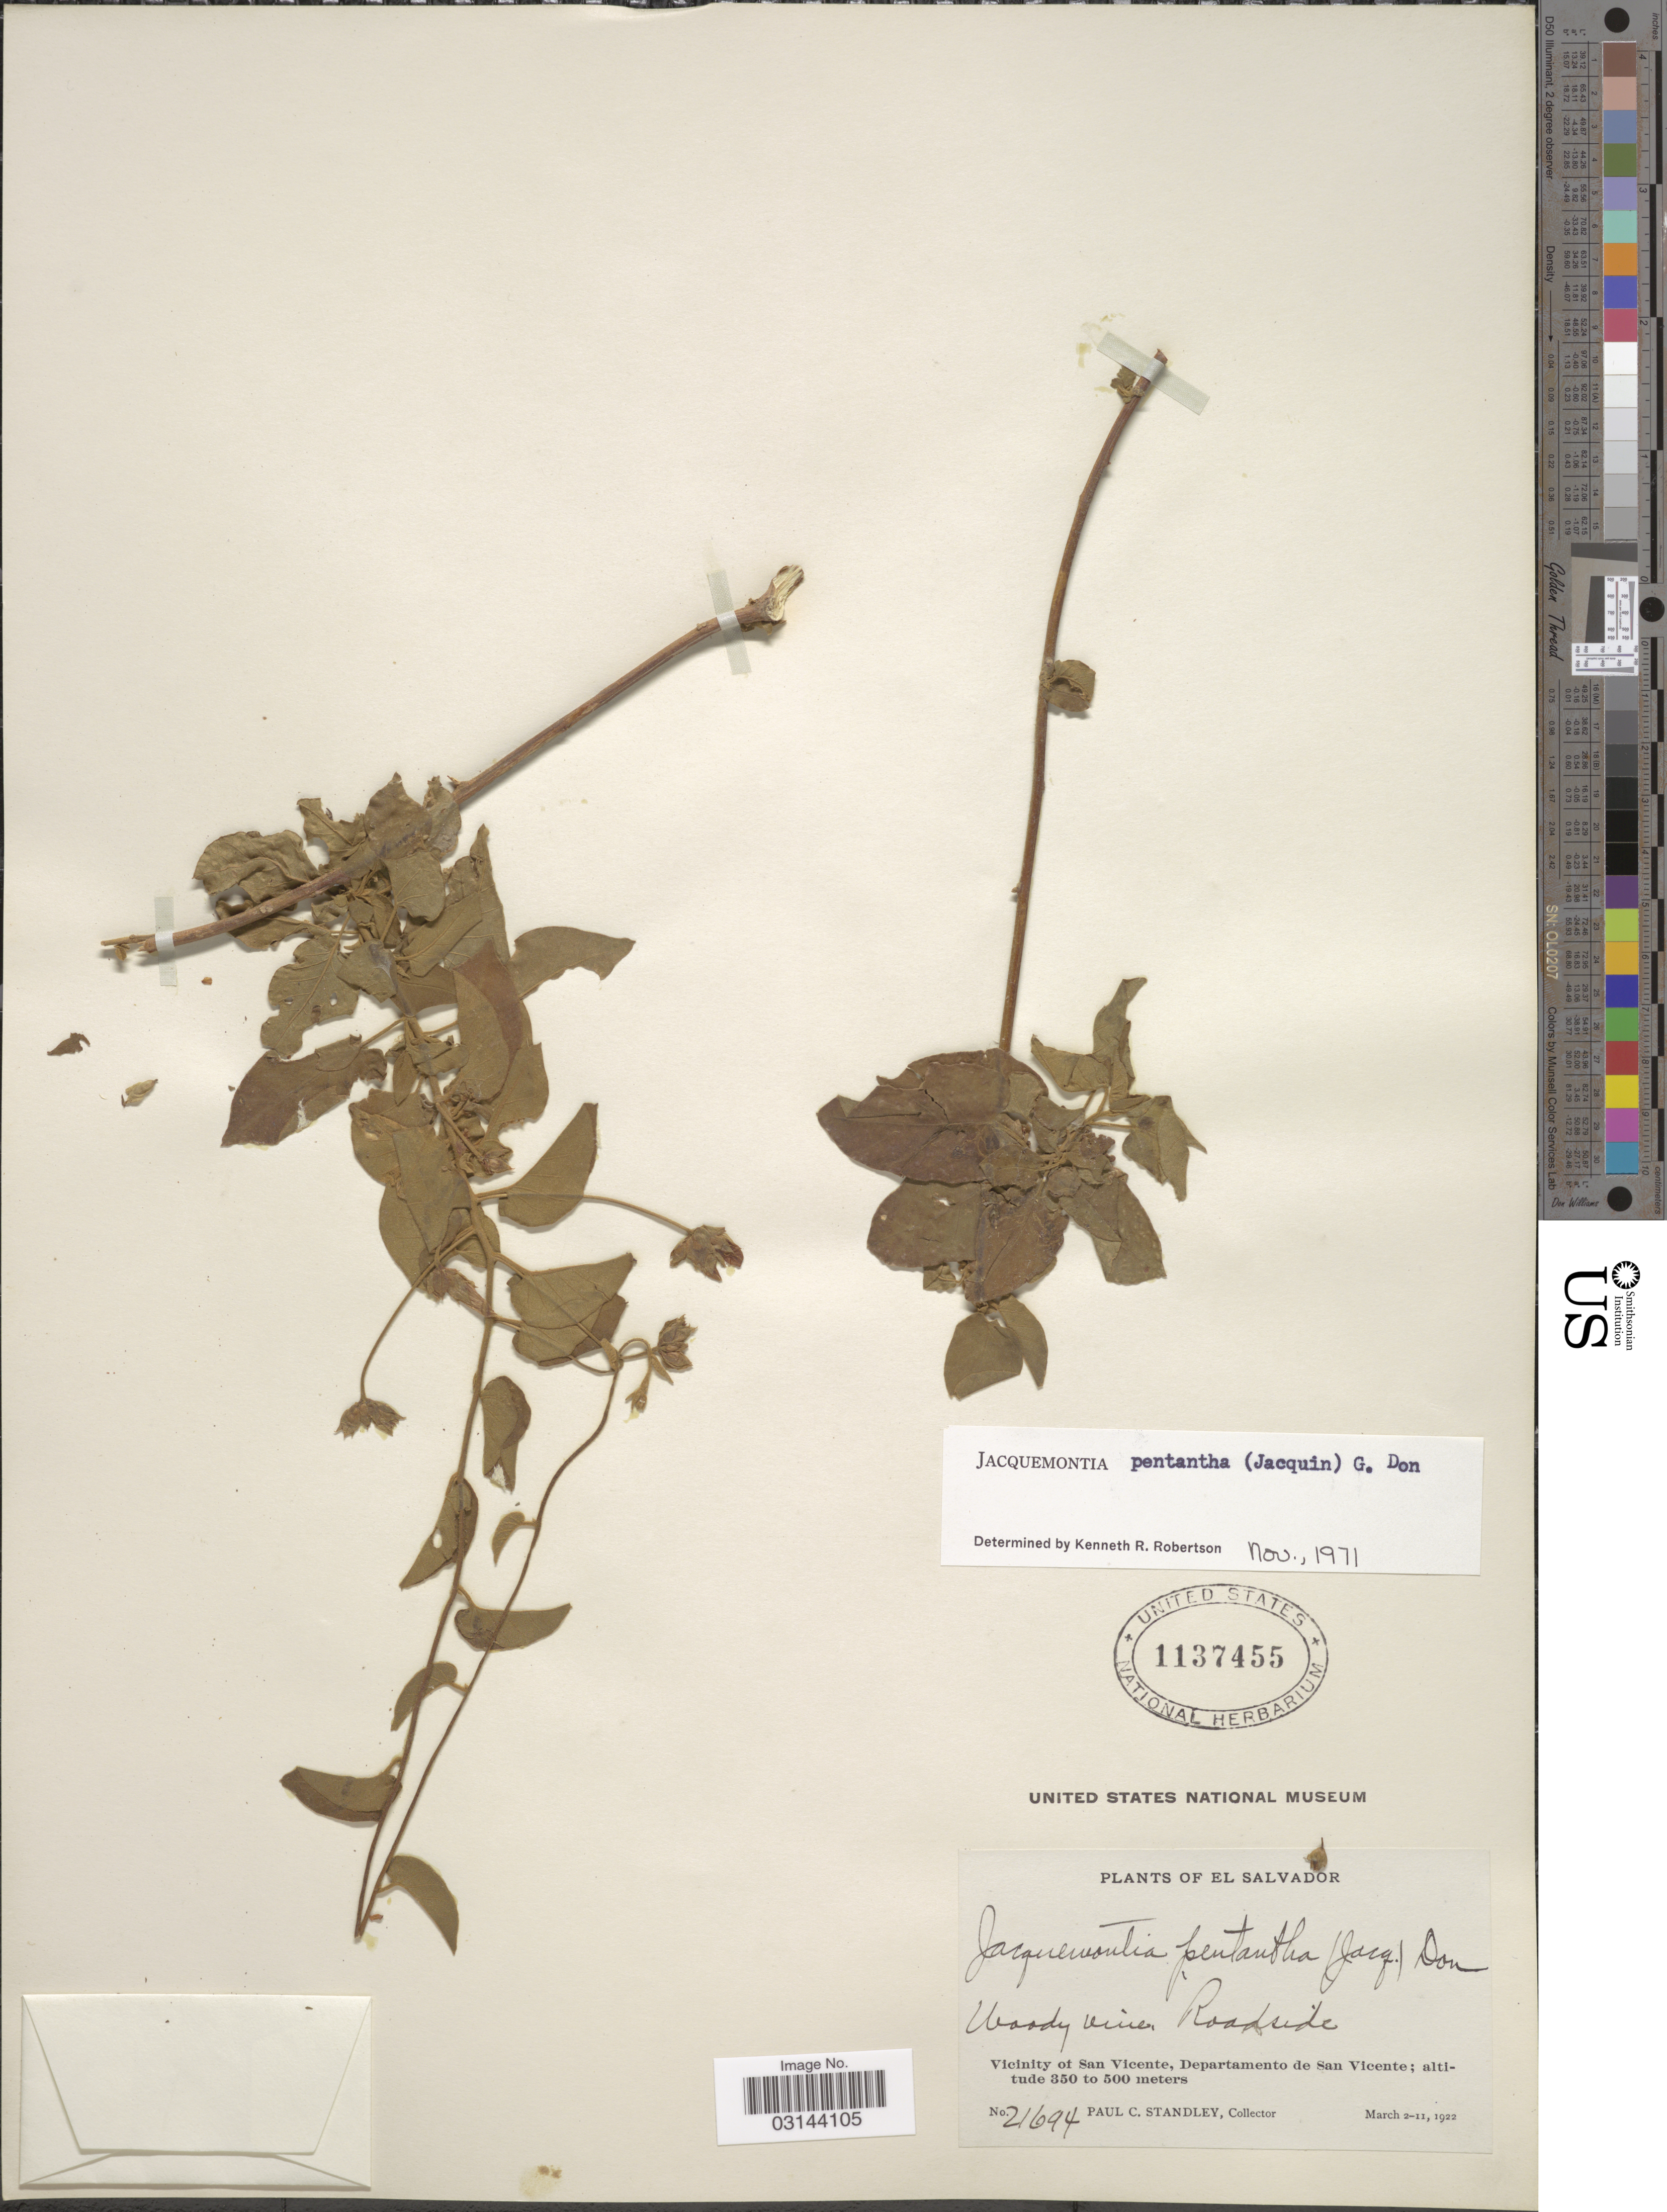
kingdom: Plantae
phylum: Tracheophyta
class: Magnoliopsida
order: Solanales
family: Convolvulaceae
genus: Jacquemontia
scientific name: Jacquemontia pentanthos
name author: (Jacq.) G. Don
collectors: P. C. Standley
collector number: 21694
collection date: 1922-03-02/1922-03-11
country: El Salvador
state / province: San Vincente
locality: Vicinity of San Vicente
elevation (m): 350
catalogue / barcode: US 1137455